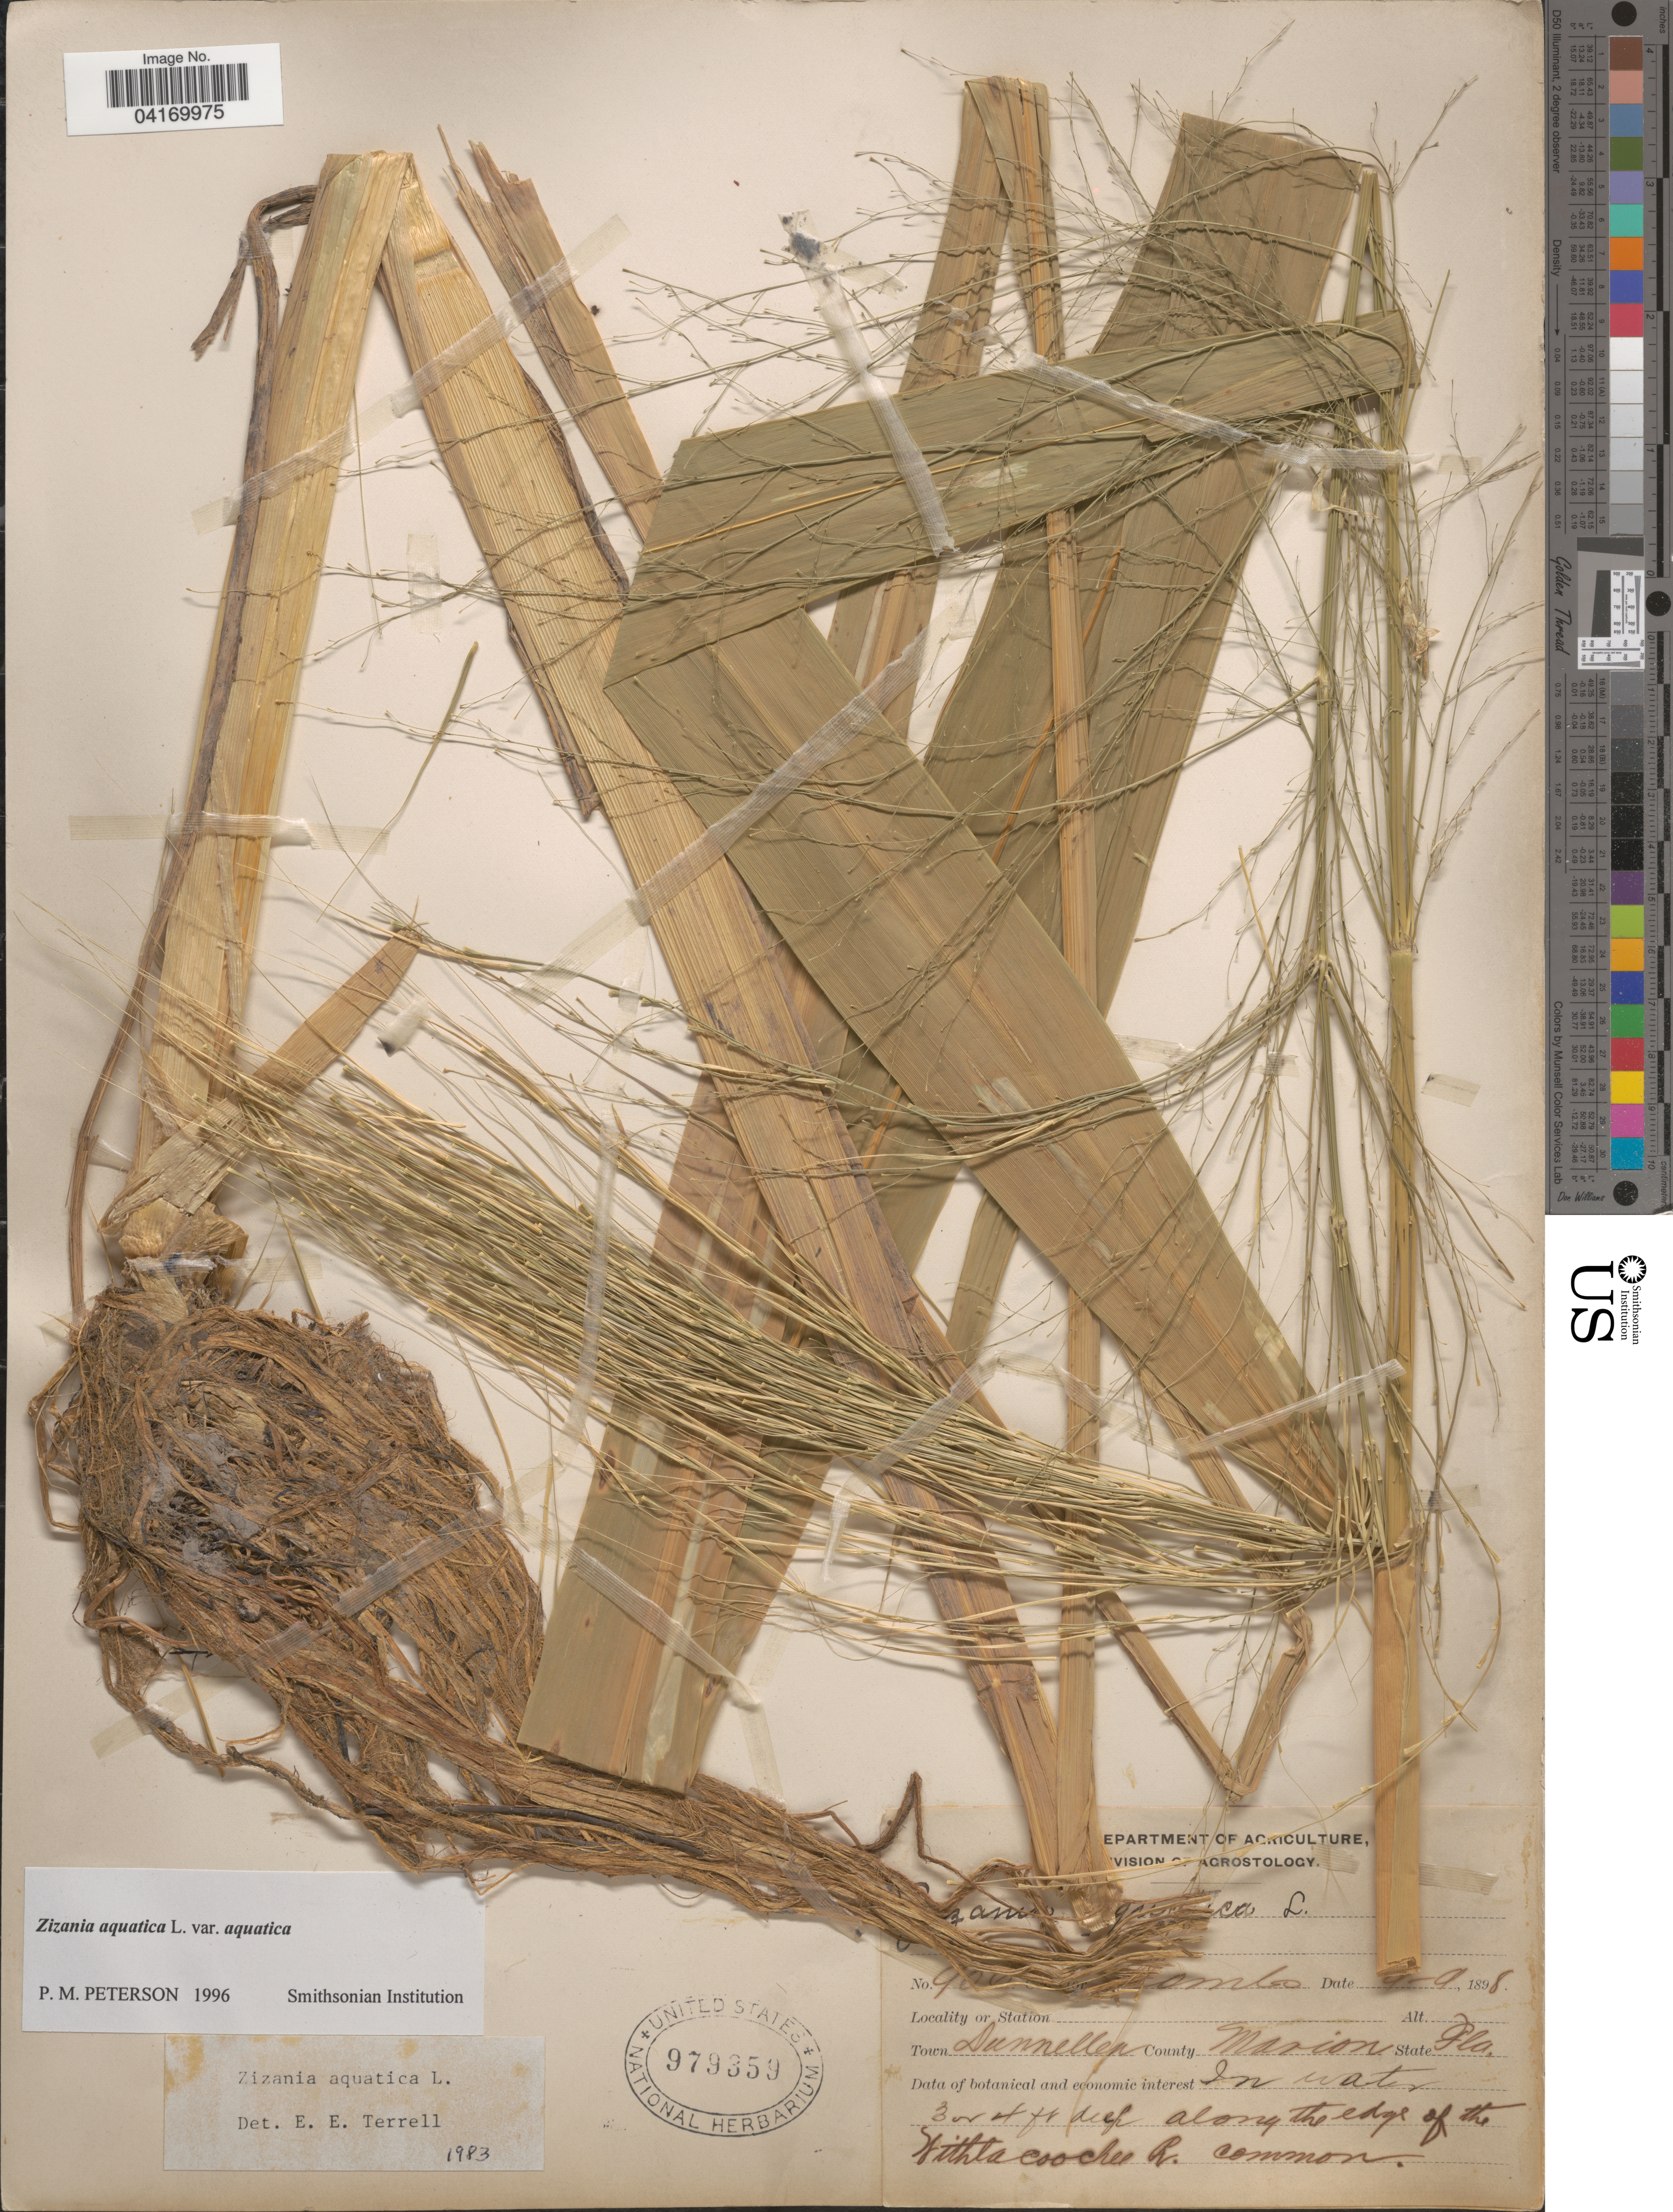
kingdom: Plantae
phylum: Tracheophyta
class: Liliopsida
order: Poales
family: Poaceae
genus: Zizania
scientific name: Zizania aquatica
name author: L.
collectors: -. Combs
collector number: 9!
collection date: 1898-09-09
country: United States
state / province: Florida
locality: Town Dannellen. County Marion.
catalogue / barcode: US 979359